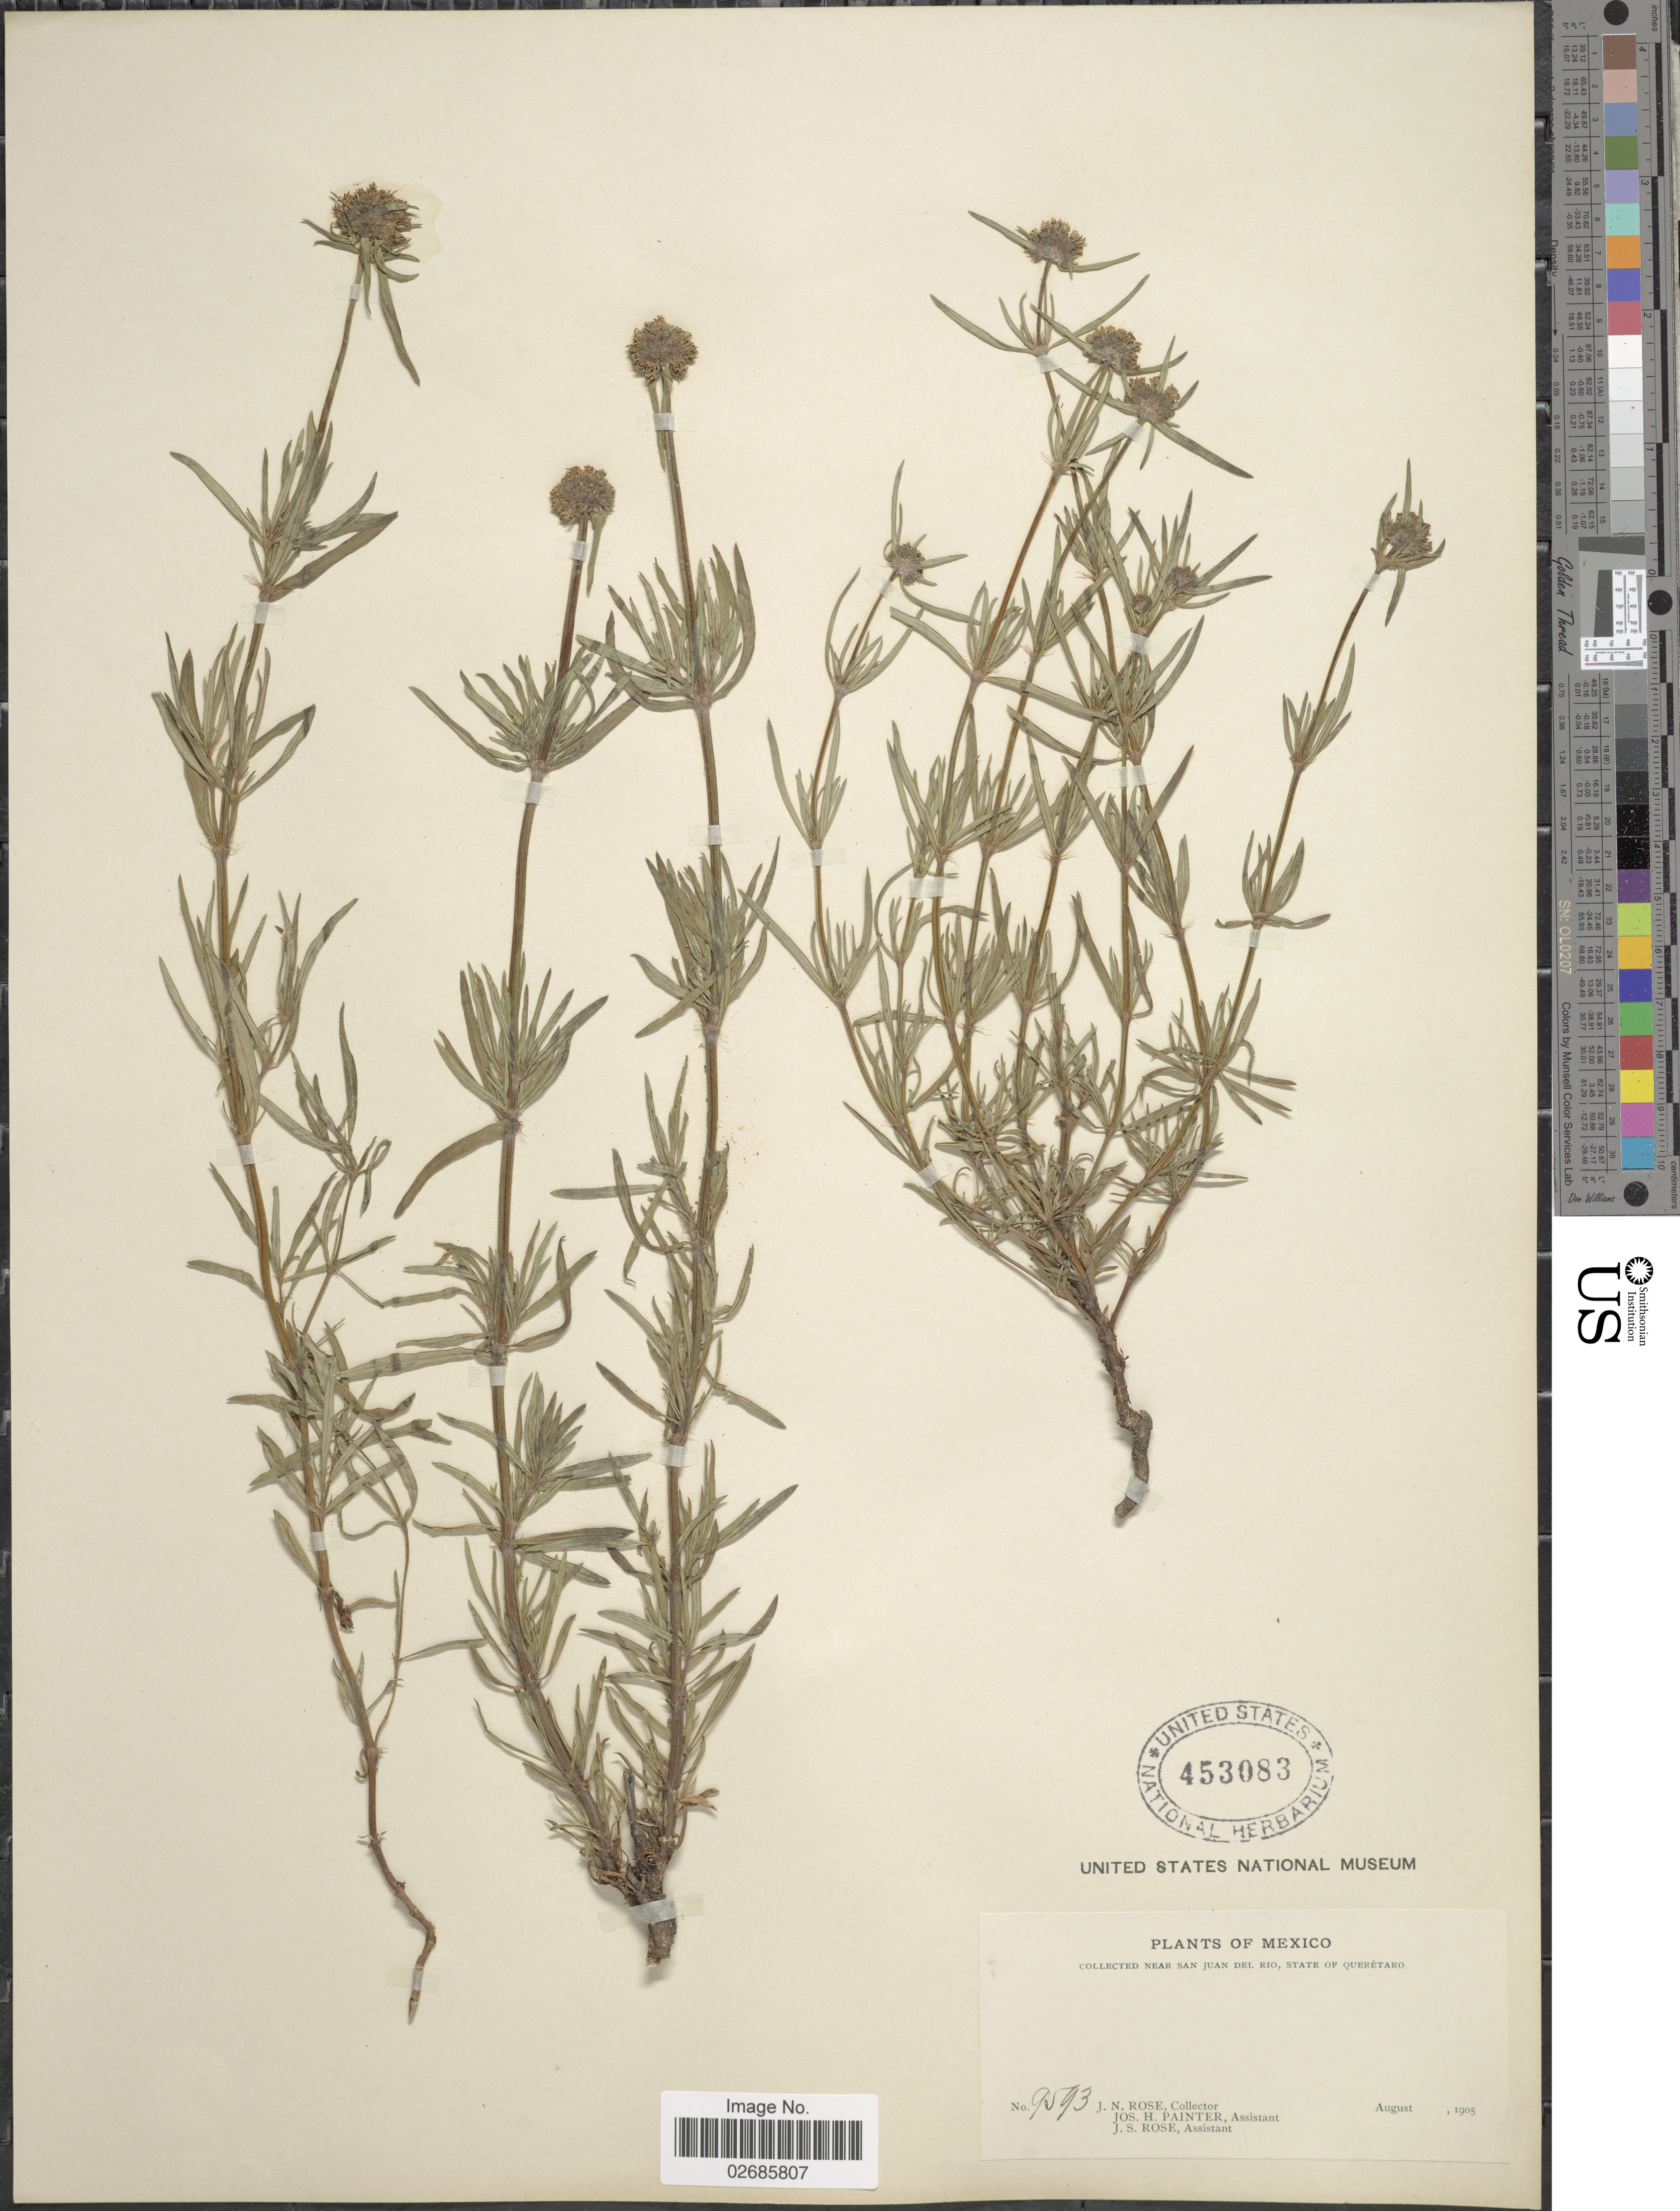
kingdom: Plantae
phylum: Tracheophyta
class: Magnoliopsida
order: Gentianales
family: Rubiaceae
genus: Borreria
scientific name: Borreria sp.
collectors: J. N. Rose, J. H. Painter & J. S. Rose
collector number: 9593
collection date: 1905-08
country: Mexico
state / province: Querétaro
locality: Near San Juan Del Rio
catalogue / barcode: US 453083